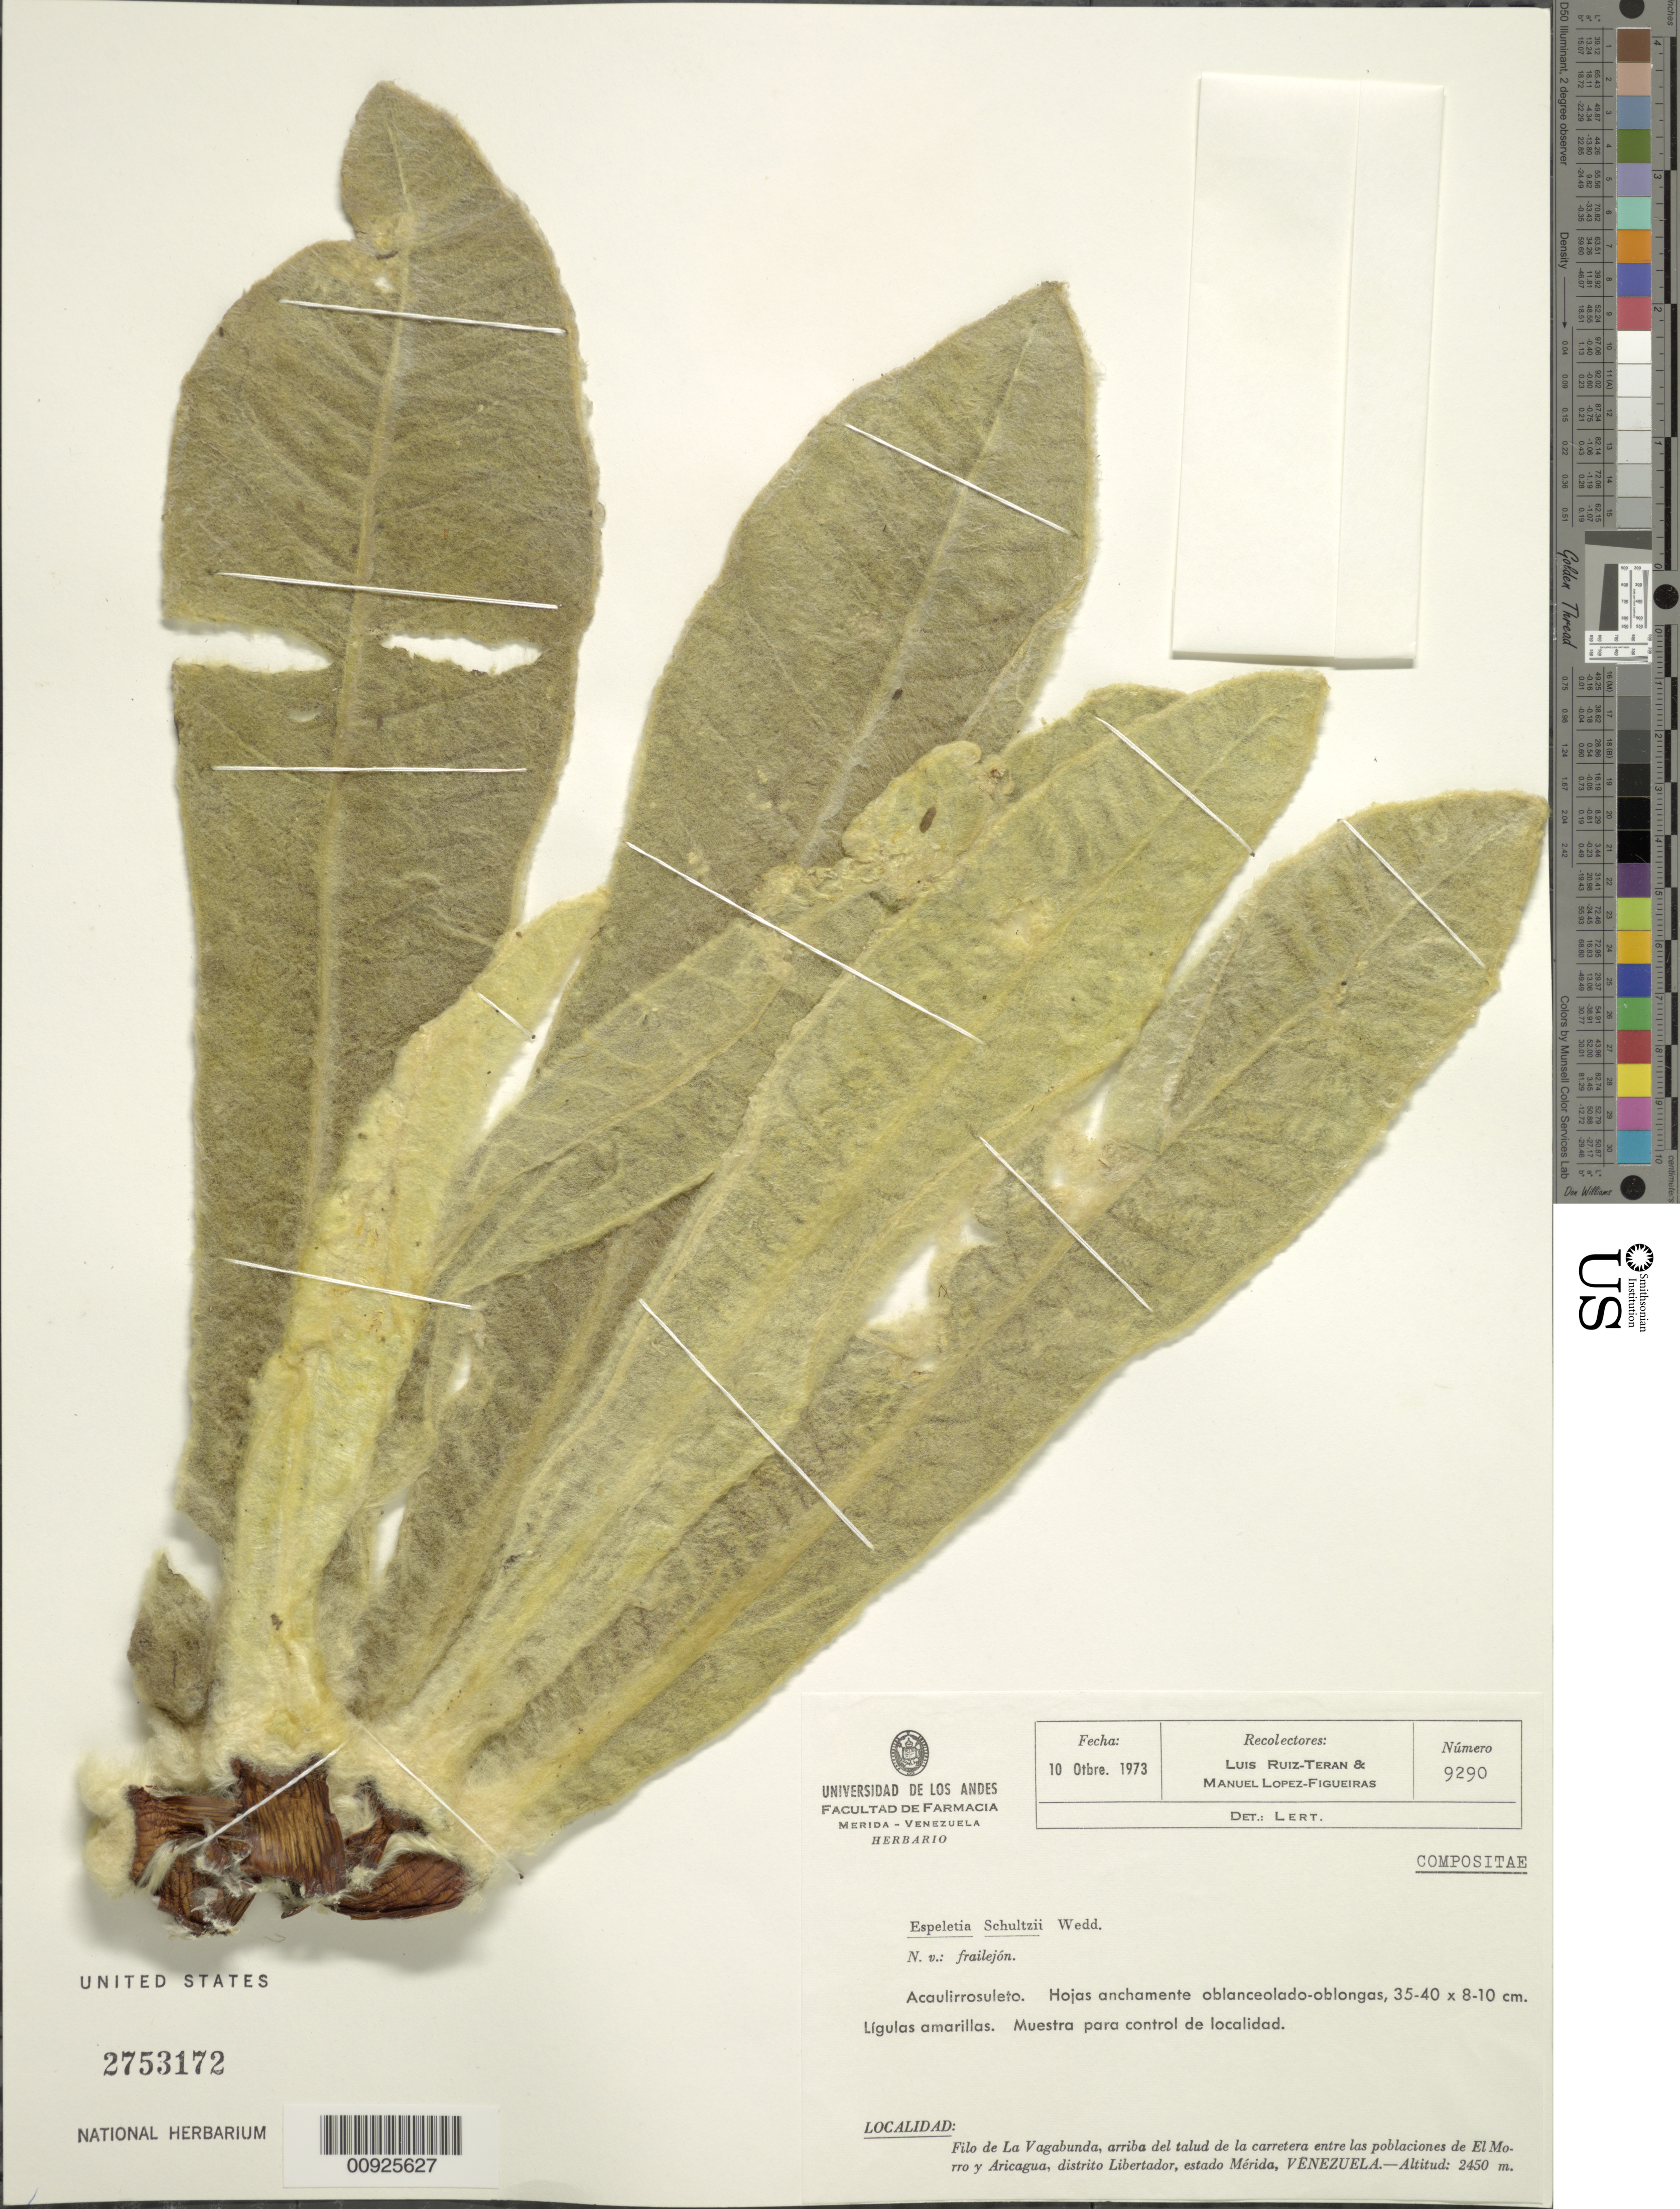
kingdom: Plantae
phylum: Tracheophyta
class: Magnoliopsida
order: Asterales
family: Asteraceae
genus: Espeletia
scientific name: Espeletia schultzii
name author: Wedd.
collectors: L. E. Ruíz-Terán & M. López Figueiras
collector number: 9290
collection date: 1973-10-10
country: Venezuela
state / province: Mérida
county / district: Libertador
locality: Filo dela Vagabunda, arriba del talud de la carretera entre las poblaciones de El Morro y Aricagua.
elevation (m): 2450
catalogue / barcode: US 2753172